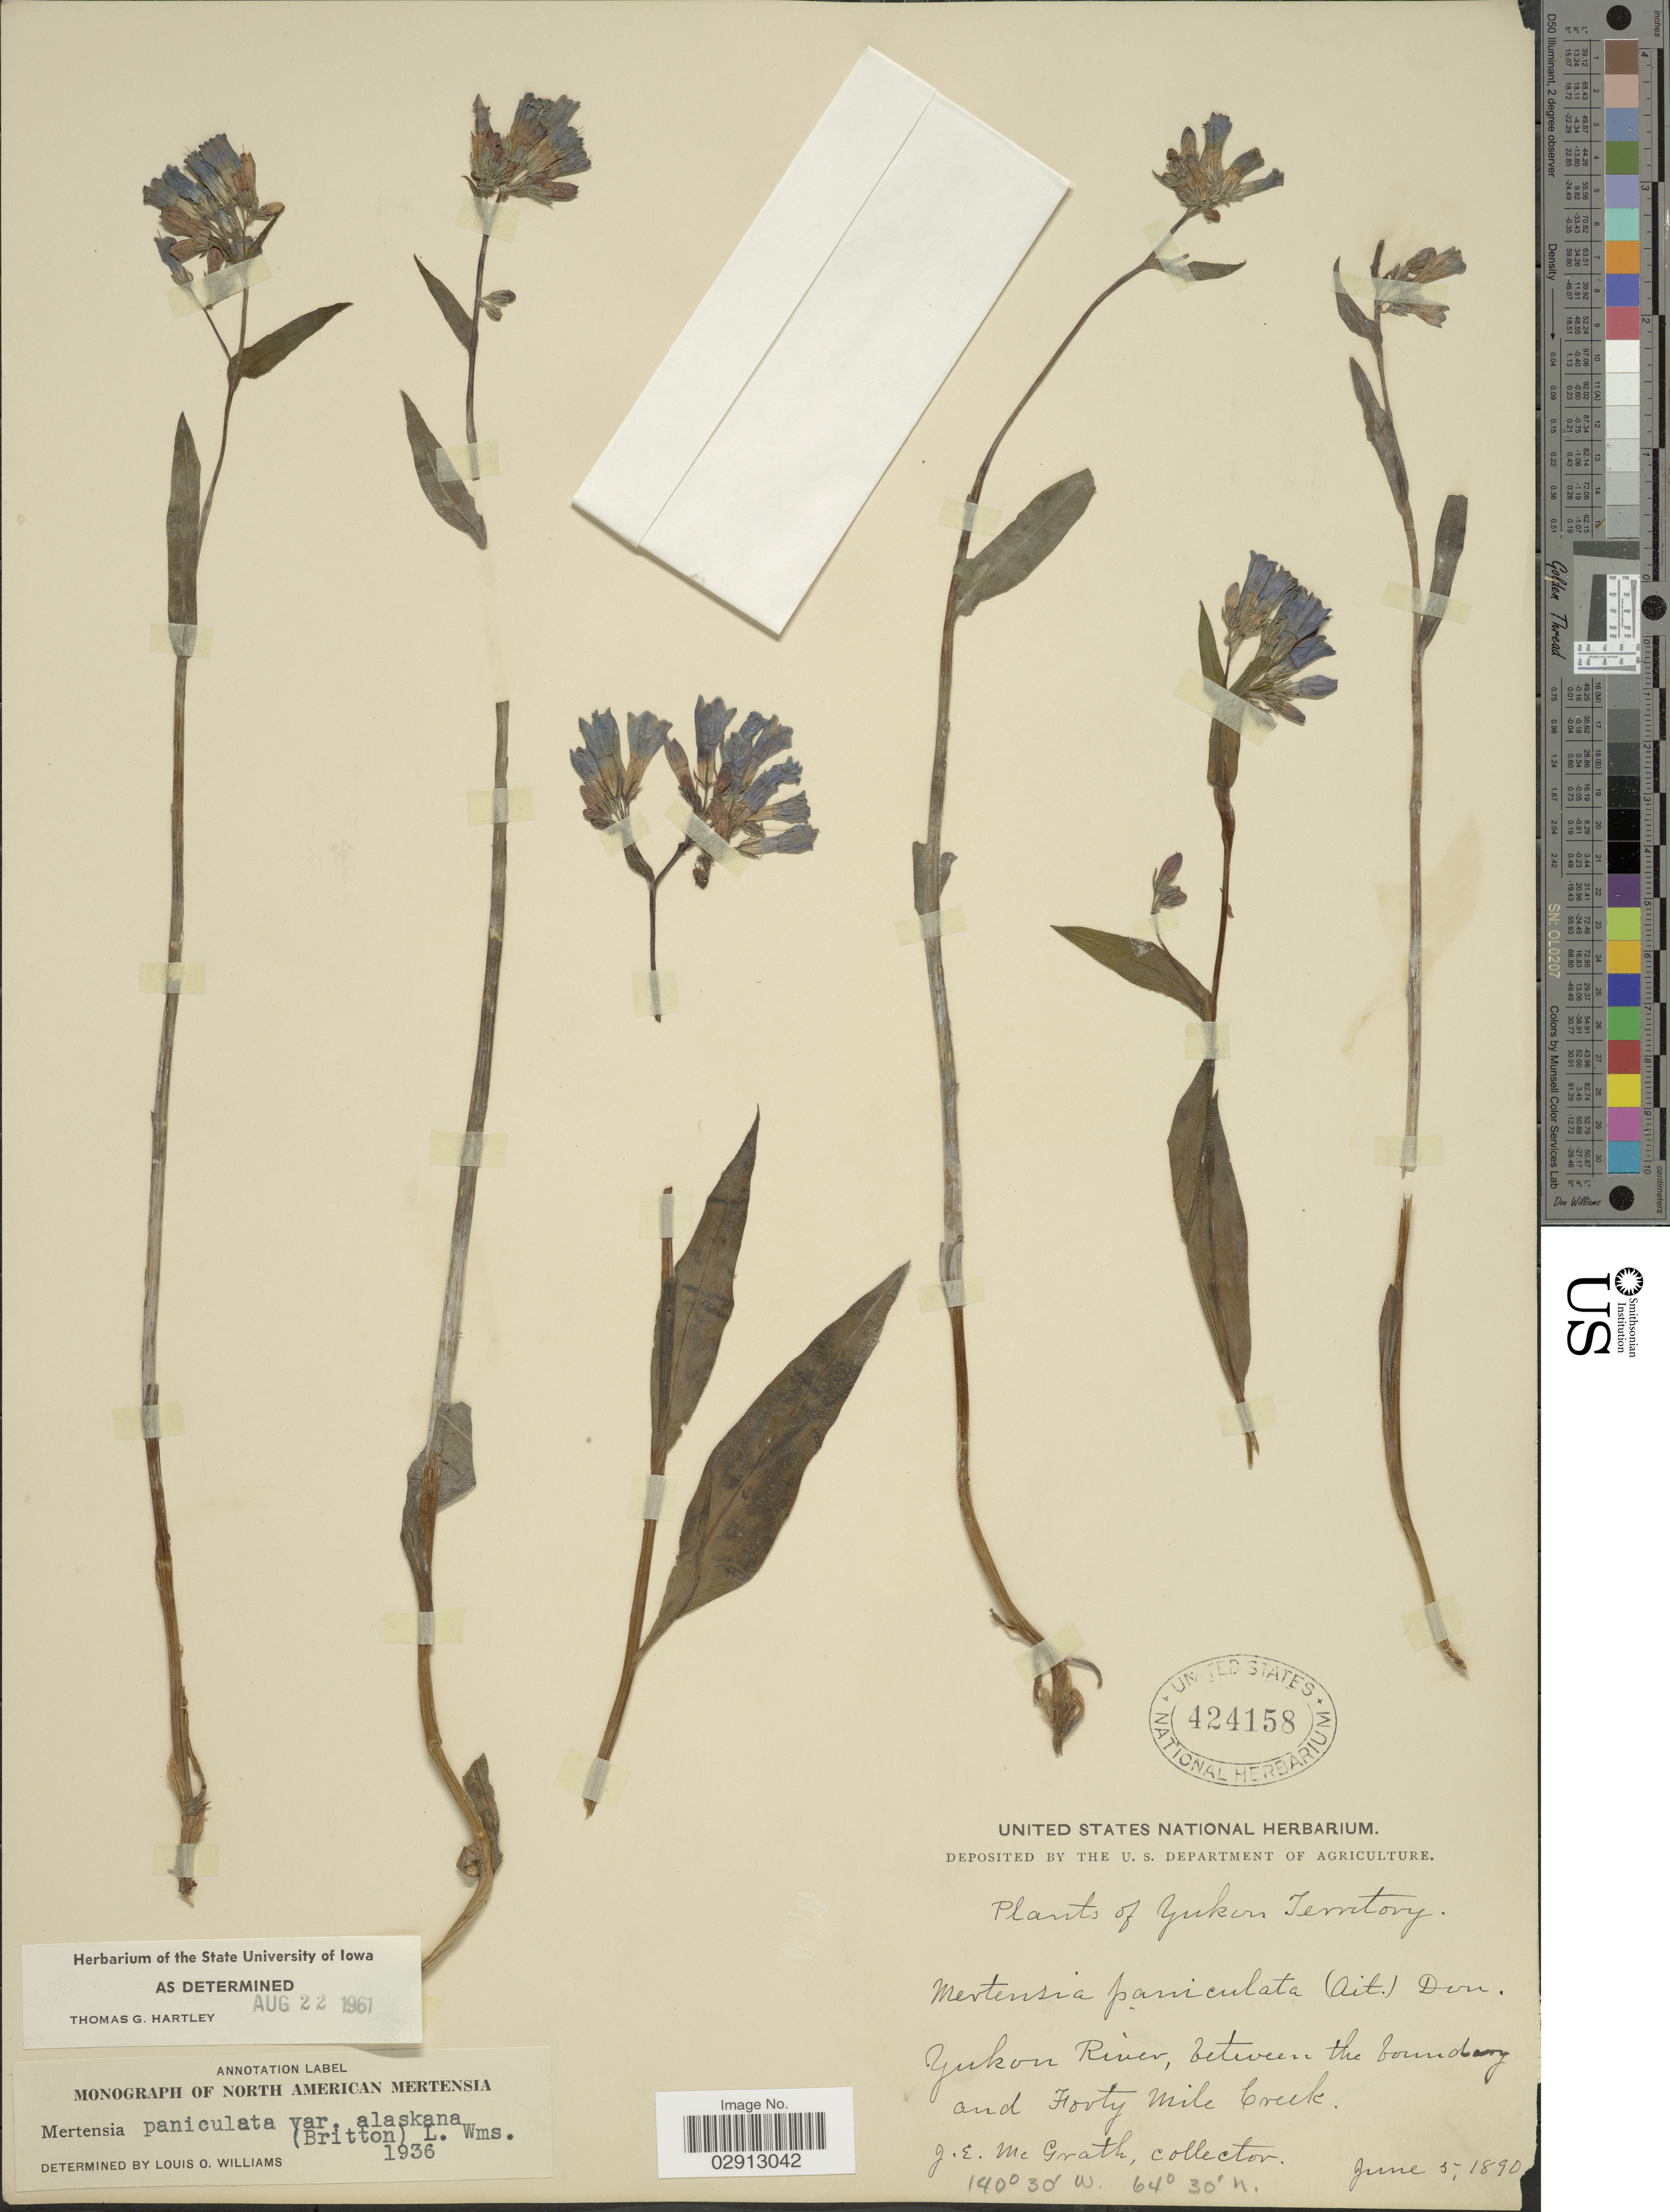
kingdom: Plantae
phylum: Tracheophyta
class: Magnoliopsida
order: Boraginales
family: Boraginaceae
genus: Mertensia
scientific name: Mertensia paniculata var. alaskana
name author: (Britton) L.O. Williams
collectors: J. Mcgrath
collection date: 1890-06-05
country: Canada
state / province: Yukon Territory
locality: Yukon River, between the boundary and Forty Mile Creek.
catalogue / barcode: US 424158